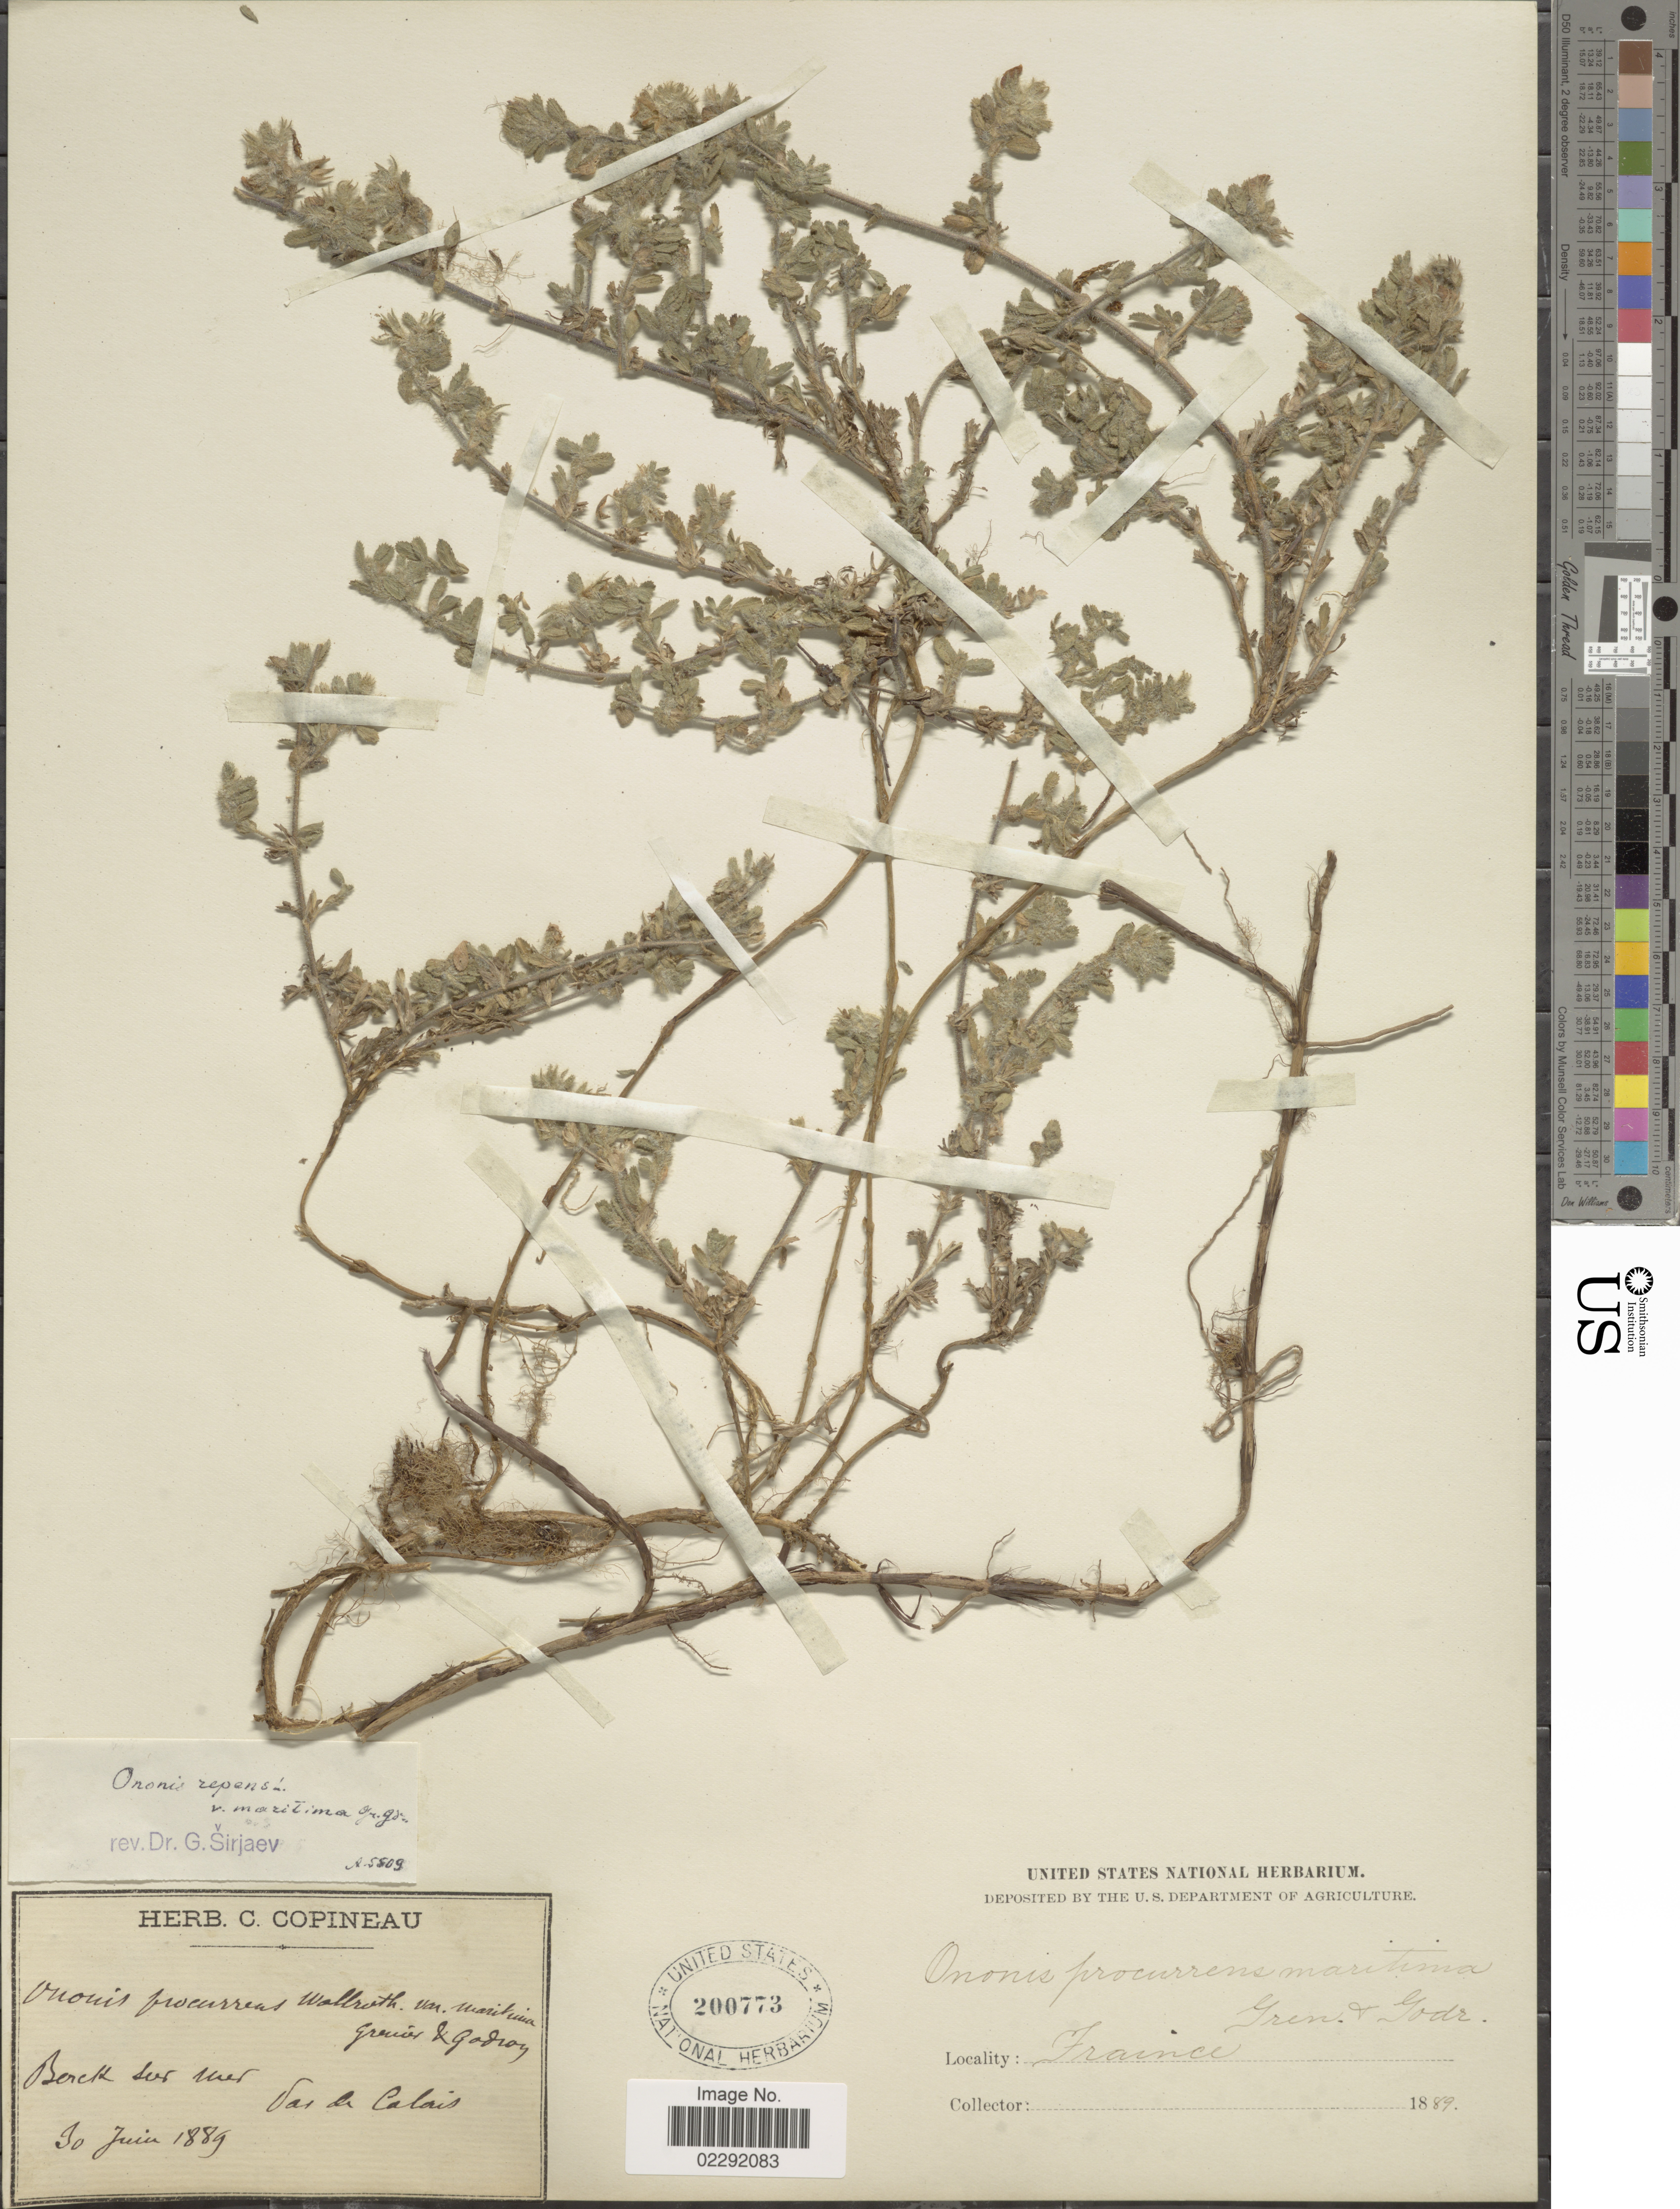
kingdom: Plantae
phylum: Tracheophyta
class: Magnoliopsida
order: Fabales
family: Fabaceae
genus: Ononis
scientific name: Ononis repens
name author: L.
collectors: ex herb. C. Copineau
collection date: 1889-06-30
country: France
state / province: Hauts-de-France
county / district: Pas-de-Calais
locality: Berck sur Mer, Pas de Calais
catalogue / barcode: US 200773